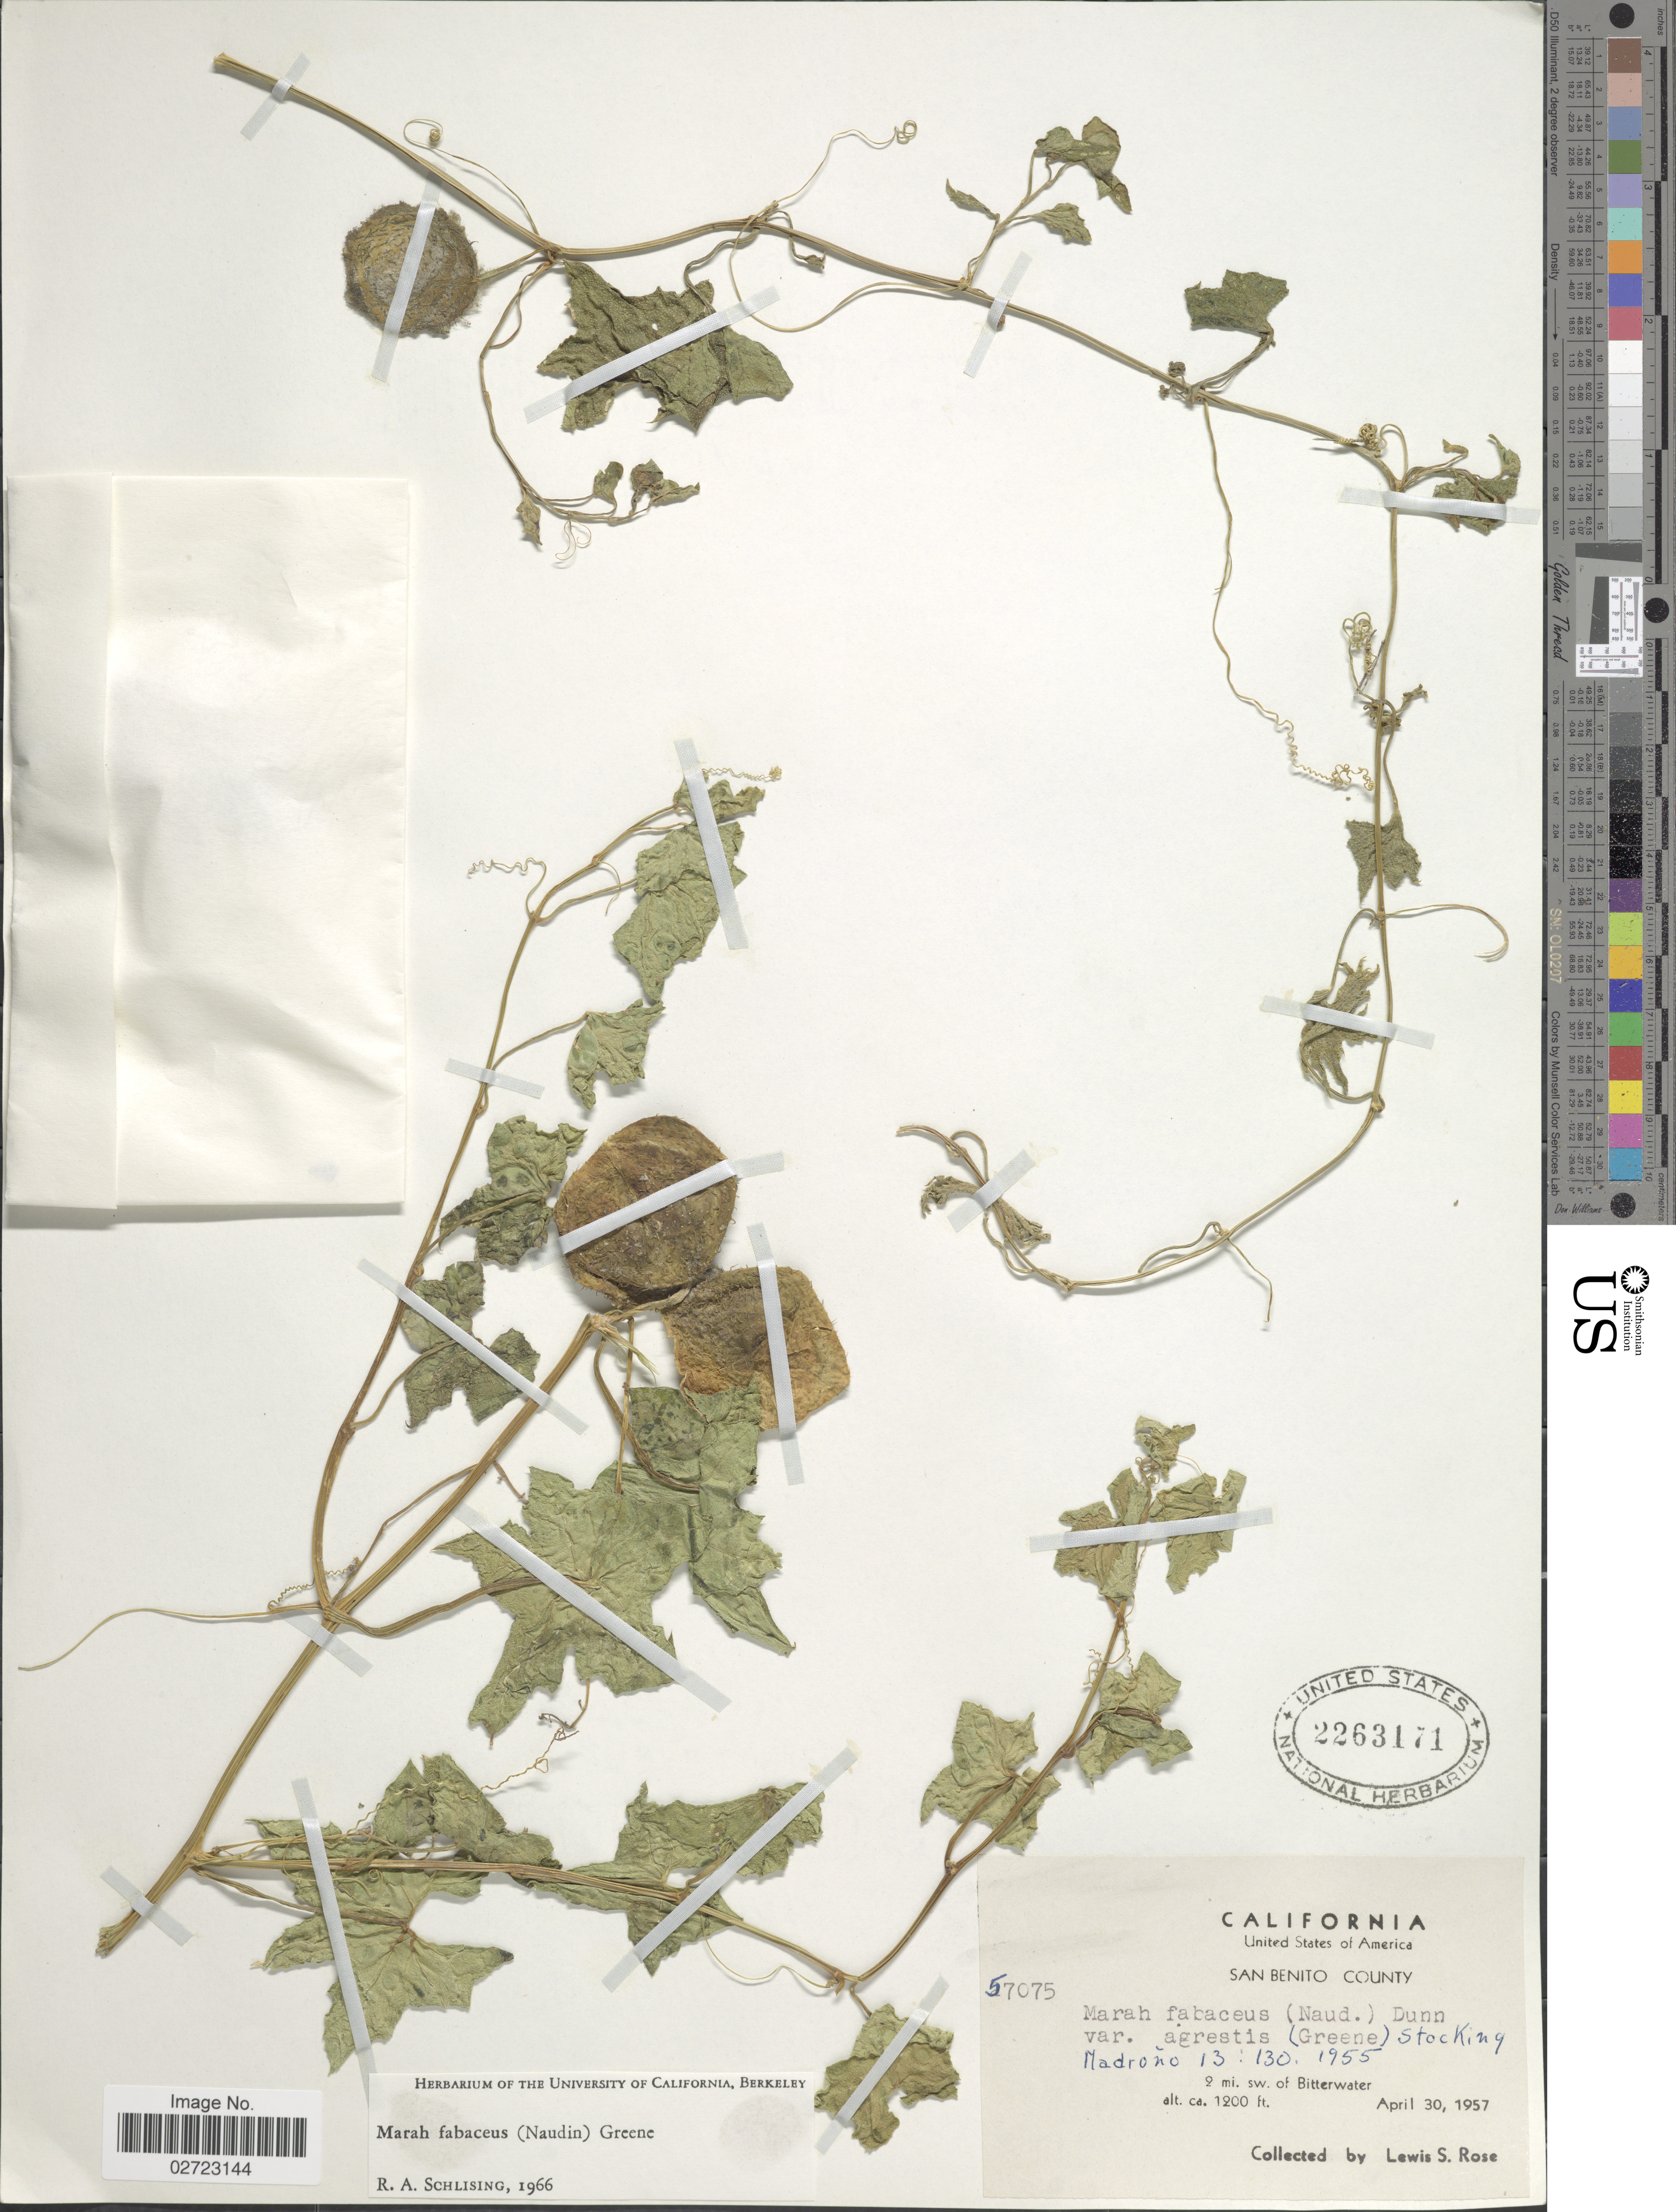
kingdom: Plantae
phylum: Tracheophyta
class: Magnoliopsida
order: Cucurbitales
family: Cucurbitaceae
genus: Marah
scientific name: Marah fabacea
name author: (Naudin) Greene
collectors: L. S. Rose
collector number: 57075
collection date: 1957-04-30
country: United States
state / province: California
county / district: San Benito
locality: San Benito County, 2 mi. sw. of Bitterwater.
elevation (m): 366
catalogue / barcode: US 2263171